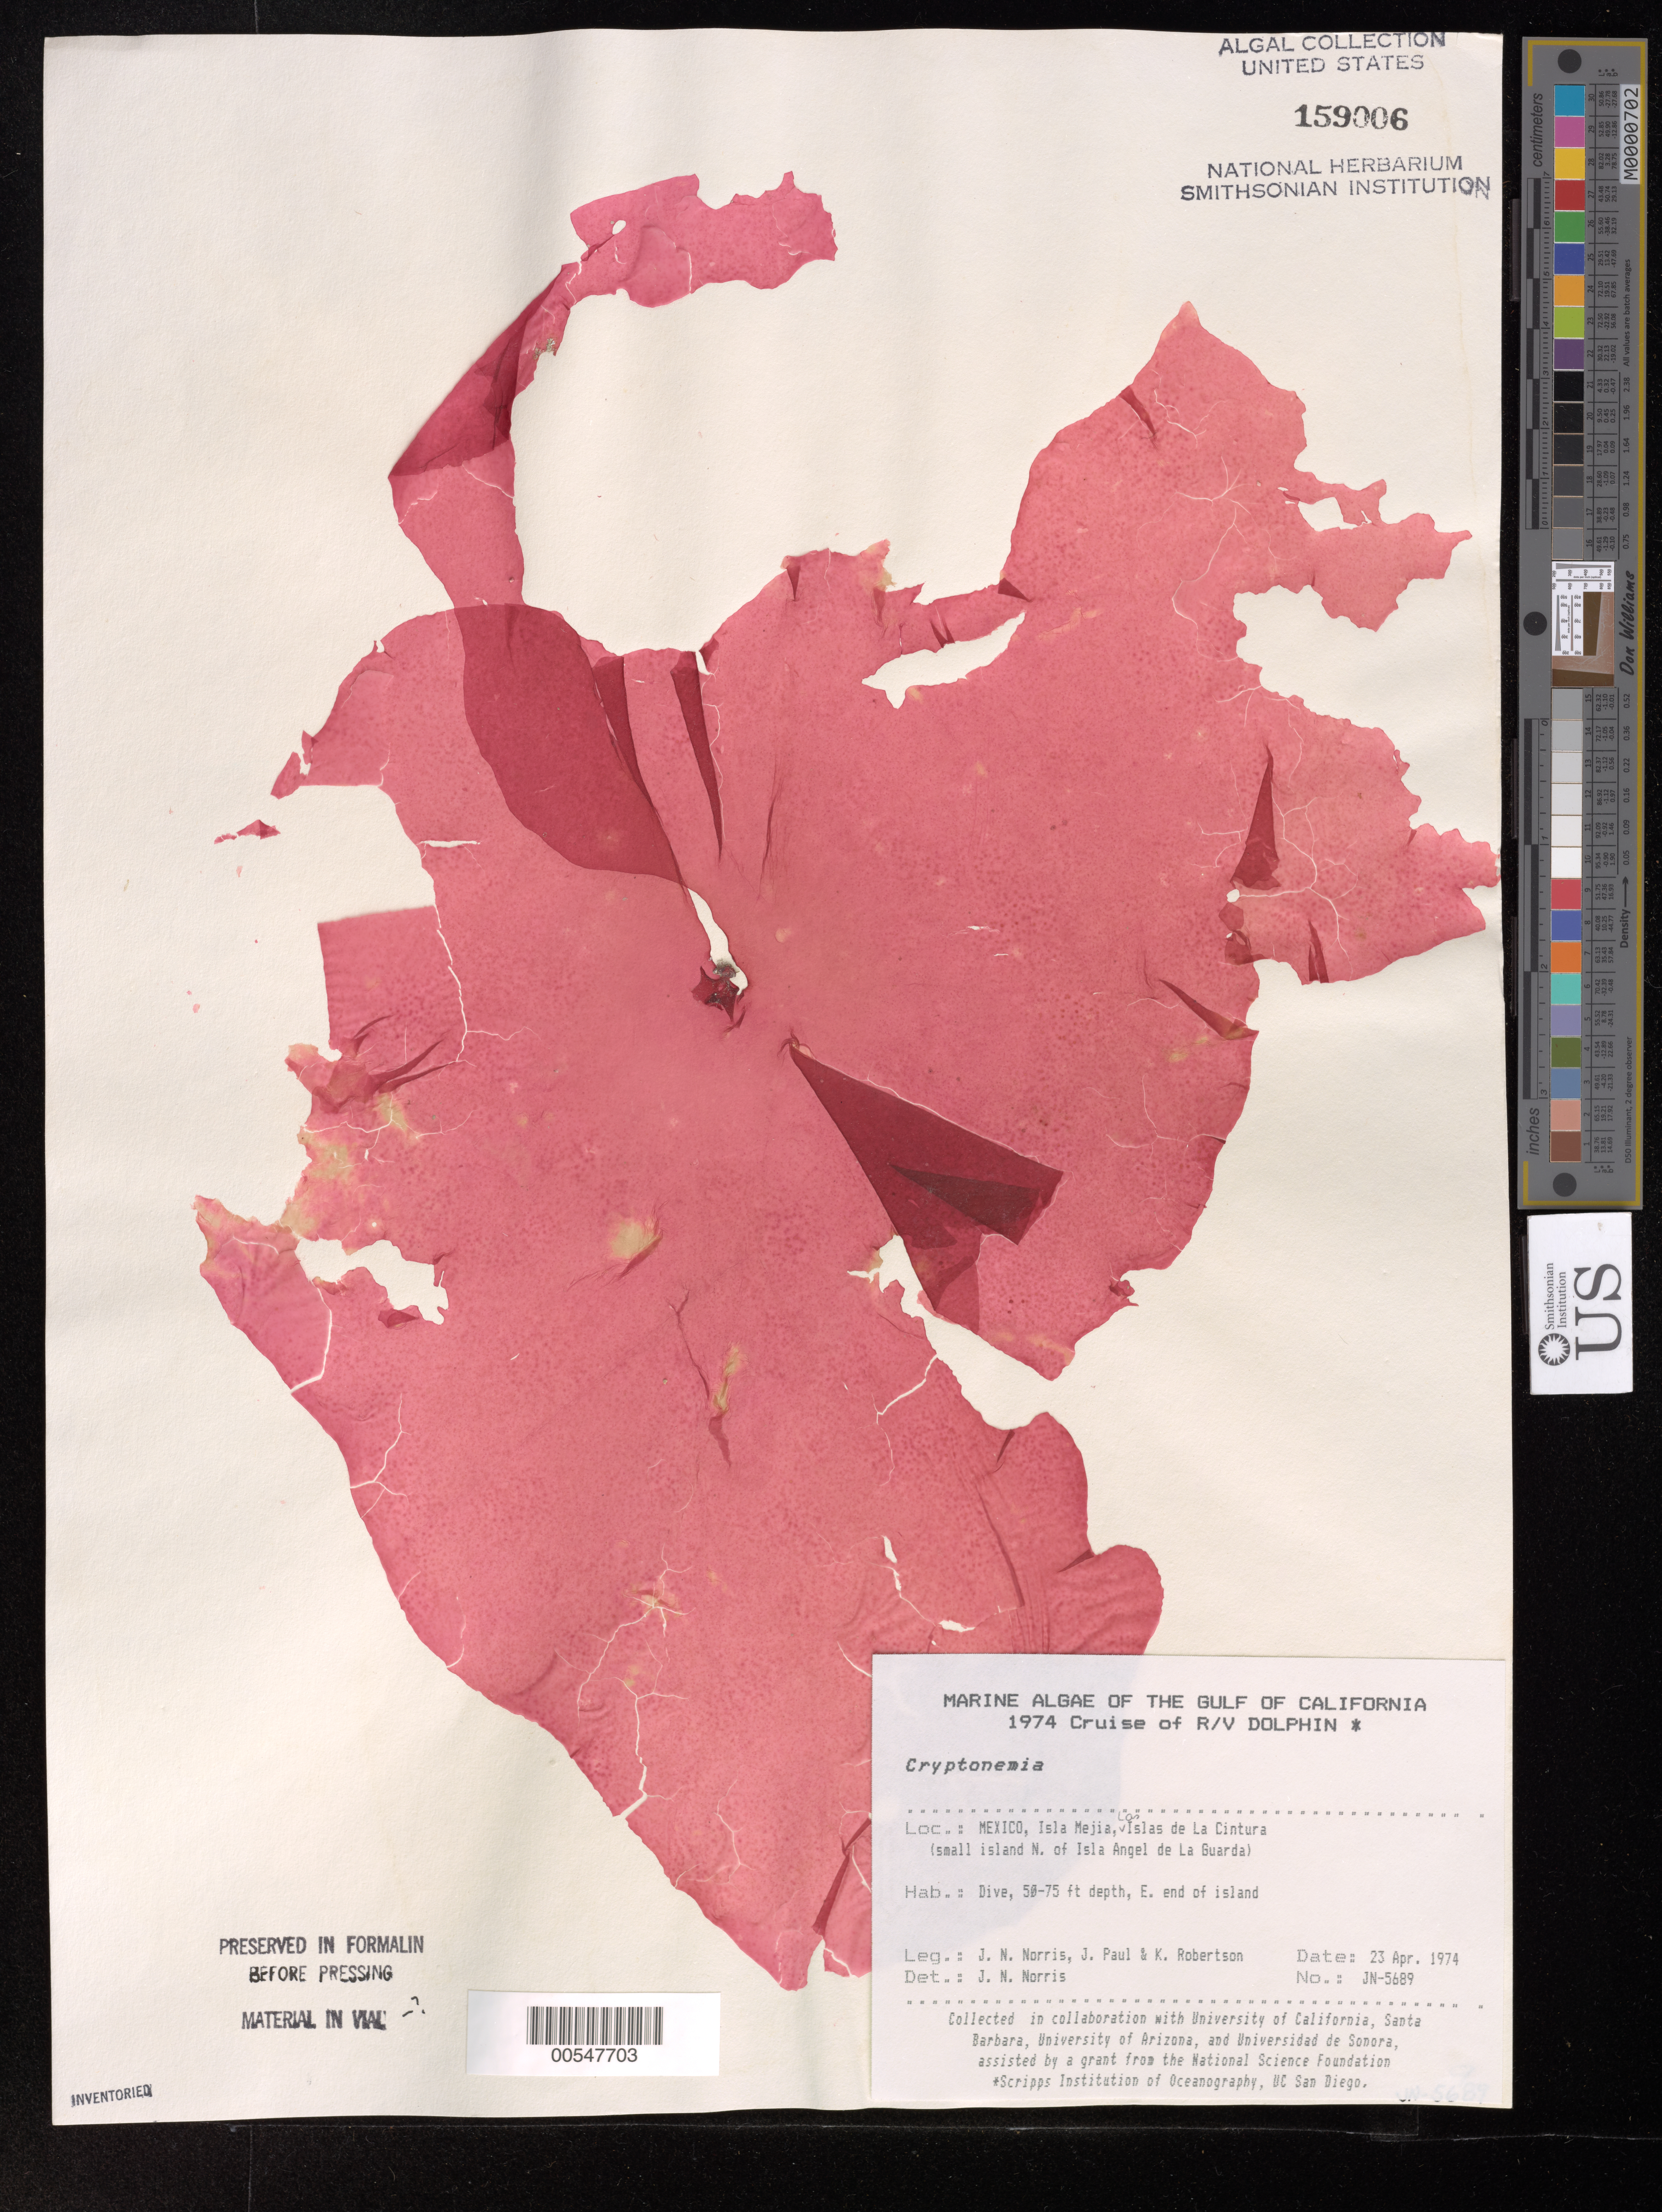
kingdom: Plantae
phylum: Rhodophyta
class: Florideophyceae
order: Halymeniales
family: Halymeniaceae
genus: Cryptonemia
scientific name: Cryptonemia sp.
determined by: Norris, James N.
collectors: J. N. Norris, J. Paul & K. Robertson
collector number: JN-5689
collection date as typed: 23 Apr 1974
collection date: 1974-04-23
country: Mexico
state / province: Baja California Norte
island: Isla Mejia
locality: East end of island, off north end of Isla Angel de la Guarda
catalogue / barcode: US 159006